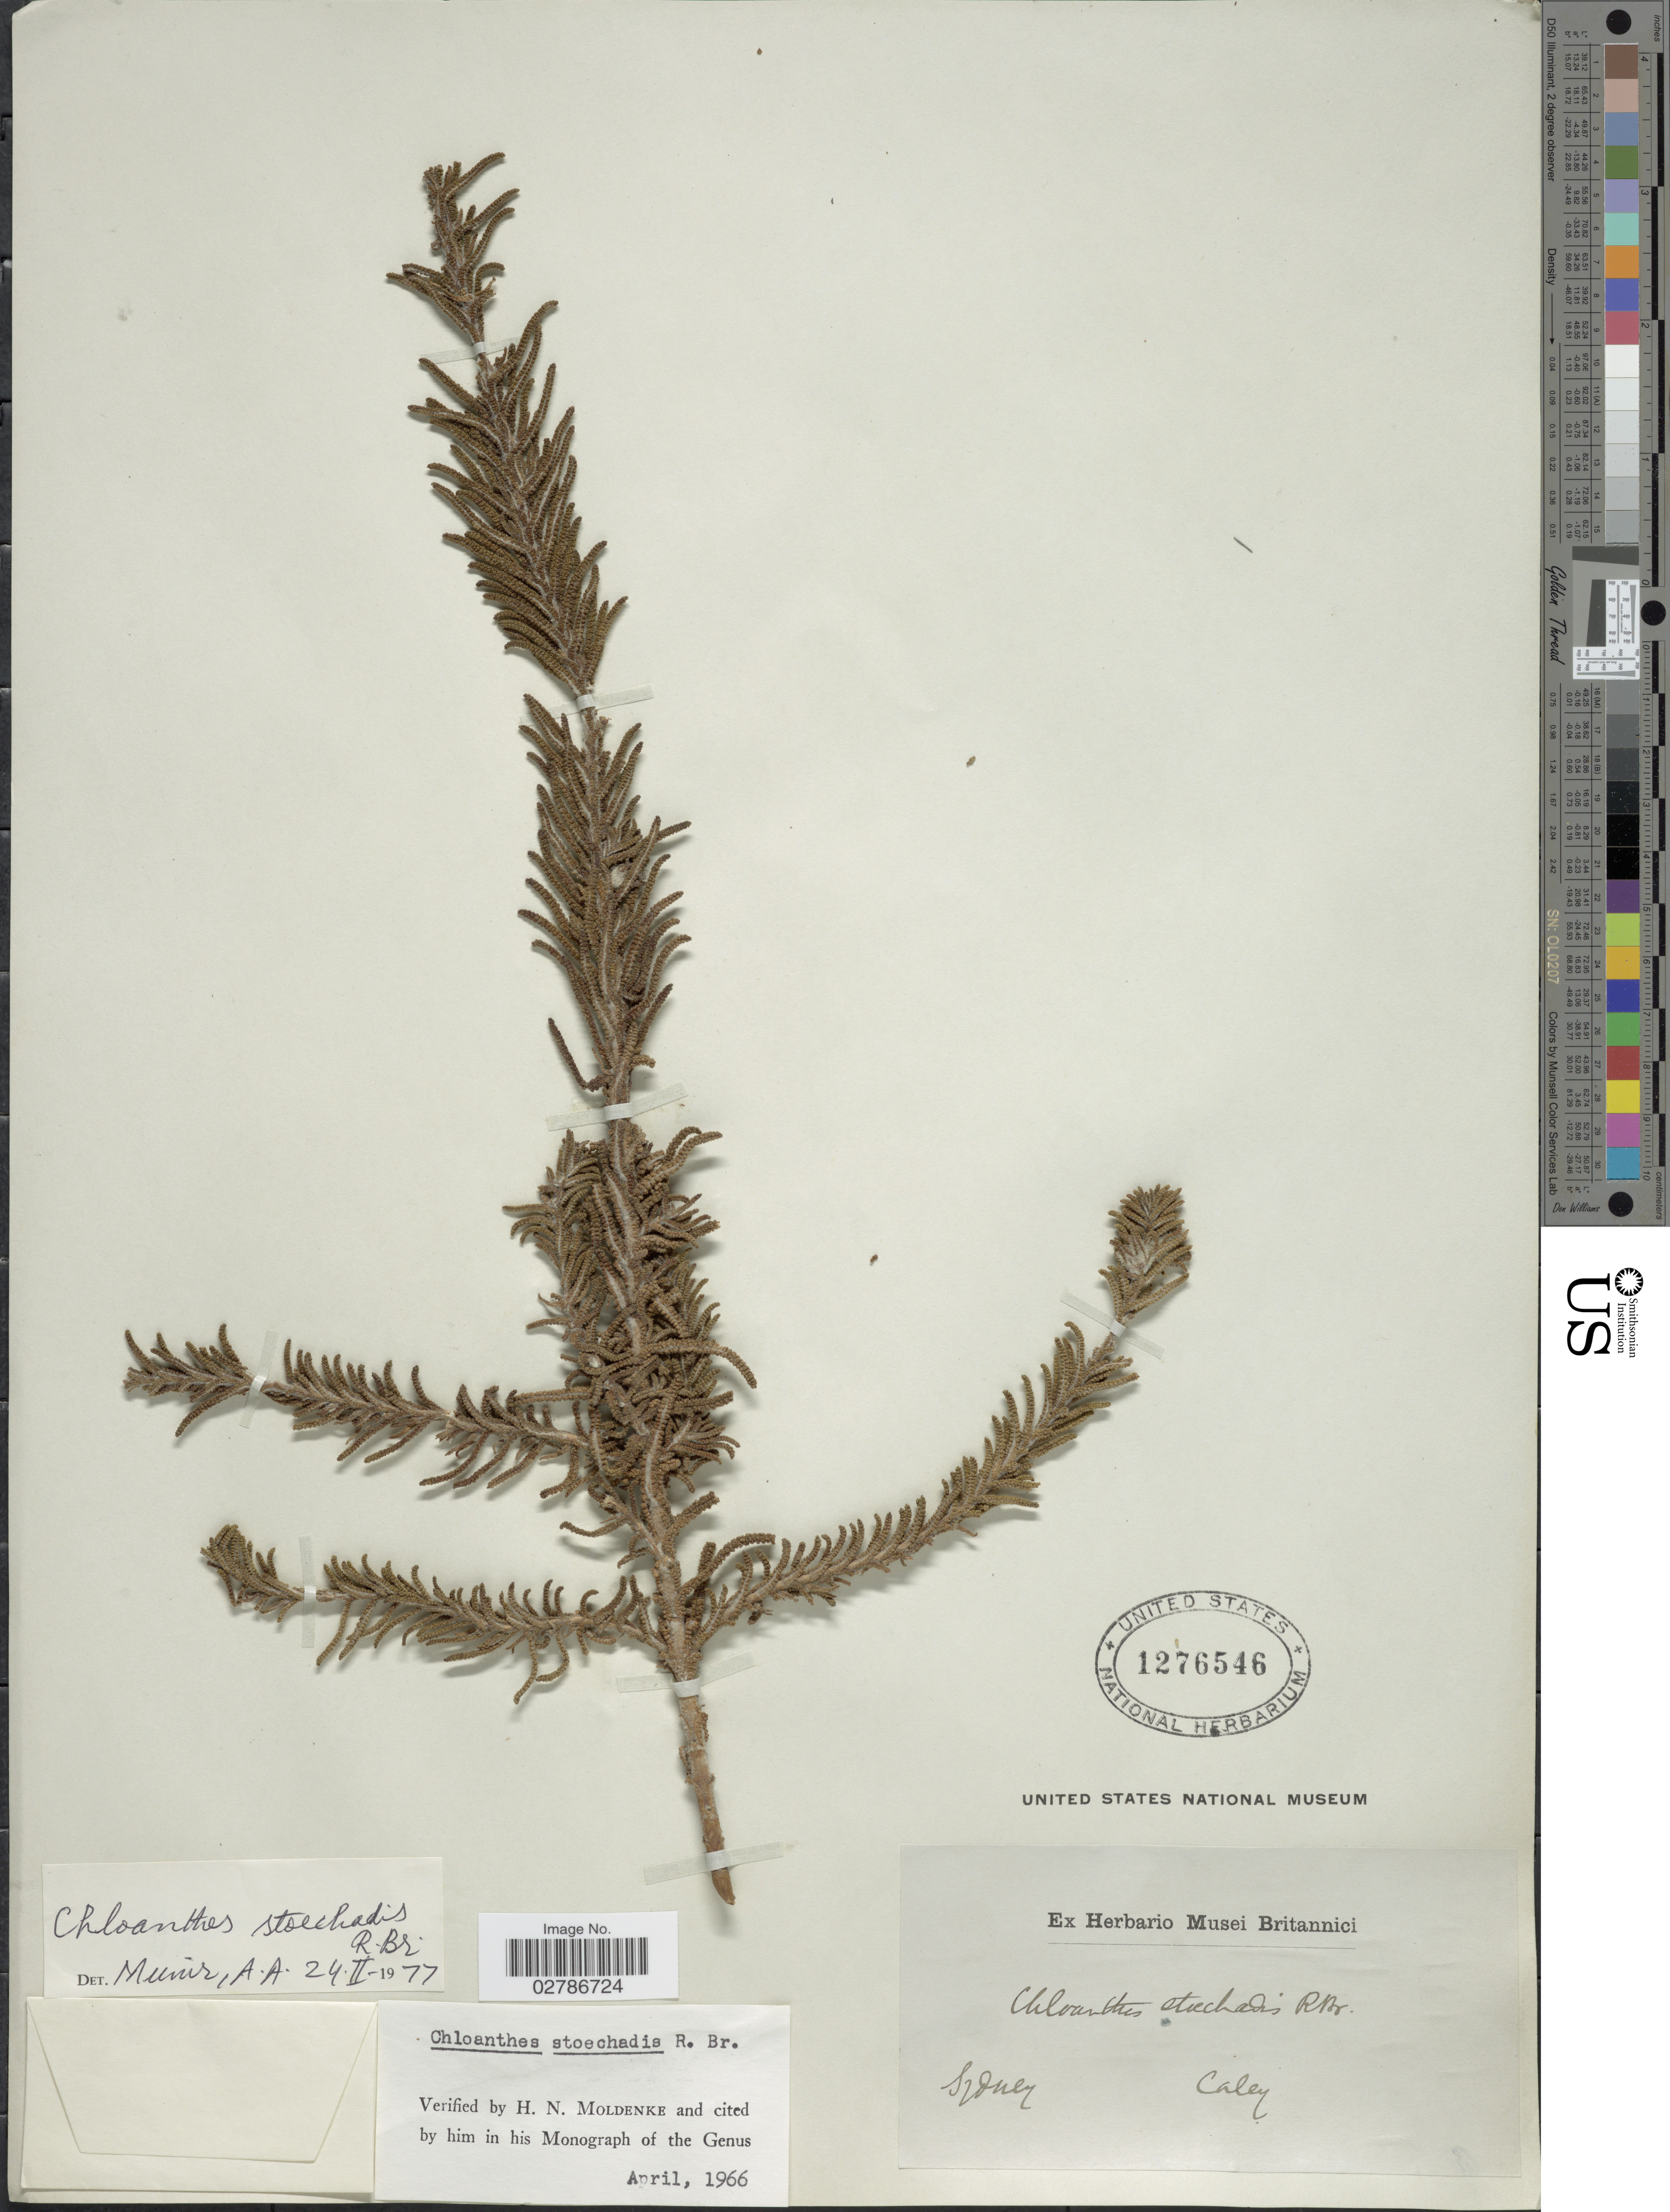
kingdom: Plantae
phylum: Tracheophyta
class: Magnoliopsida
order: Lamiales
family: Lamiaceae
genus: Chloanthes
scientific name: Chloanthes stoechadis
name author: R. Br.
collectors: -. Caley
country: Australia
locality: Sydney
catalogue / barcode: US 1276546